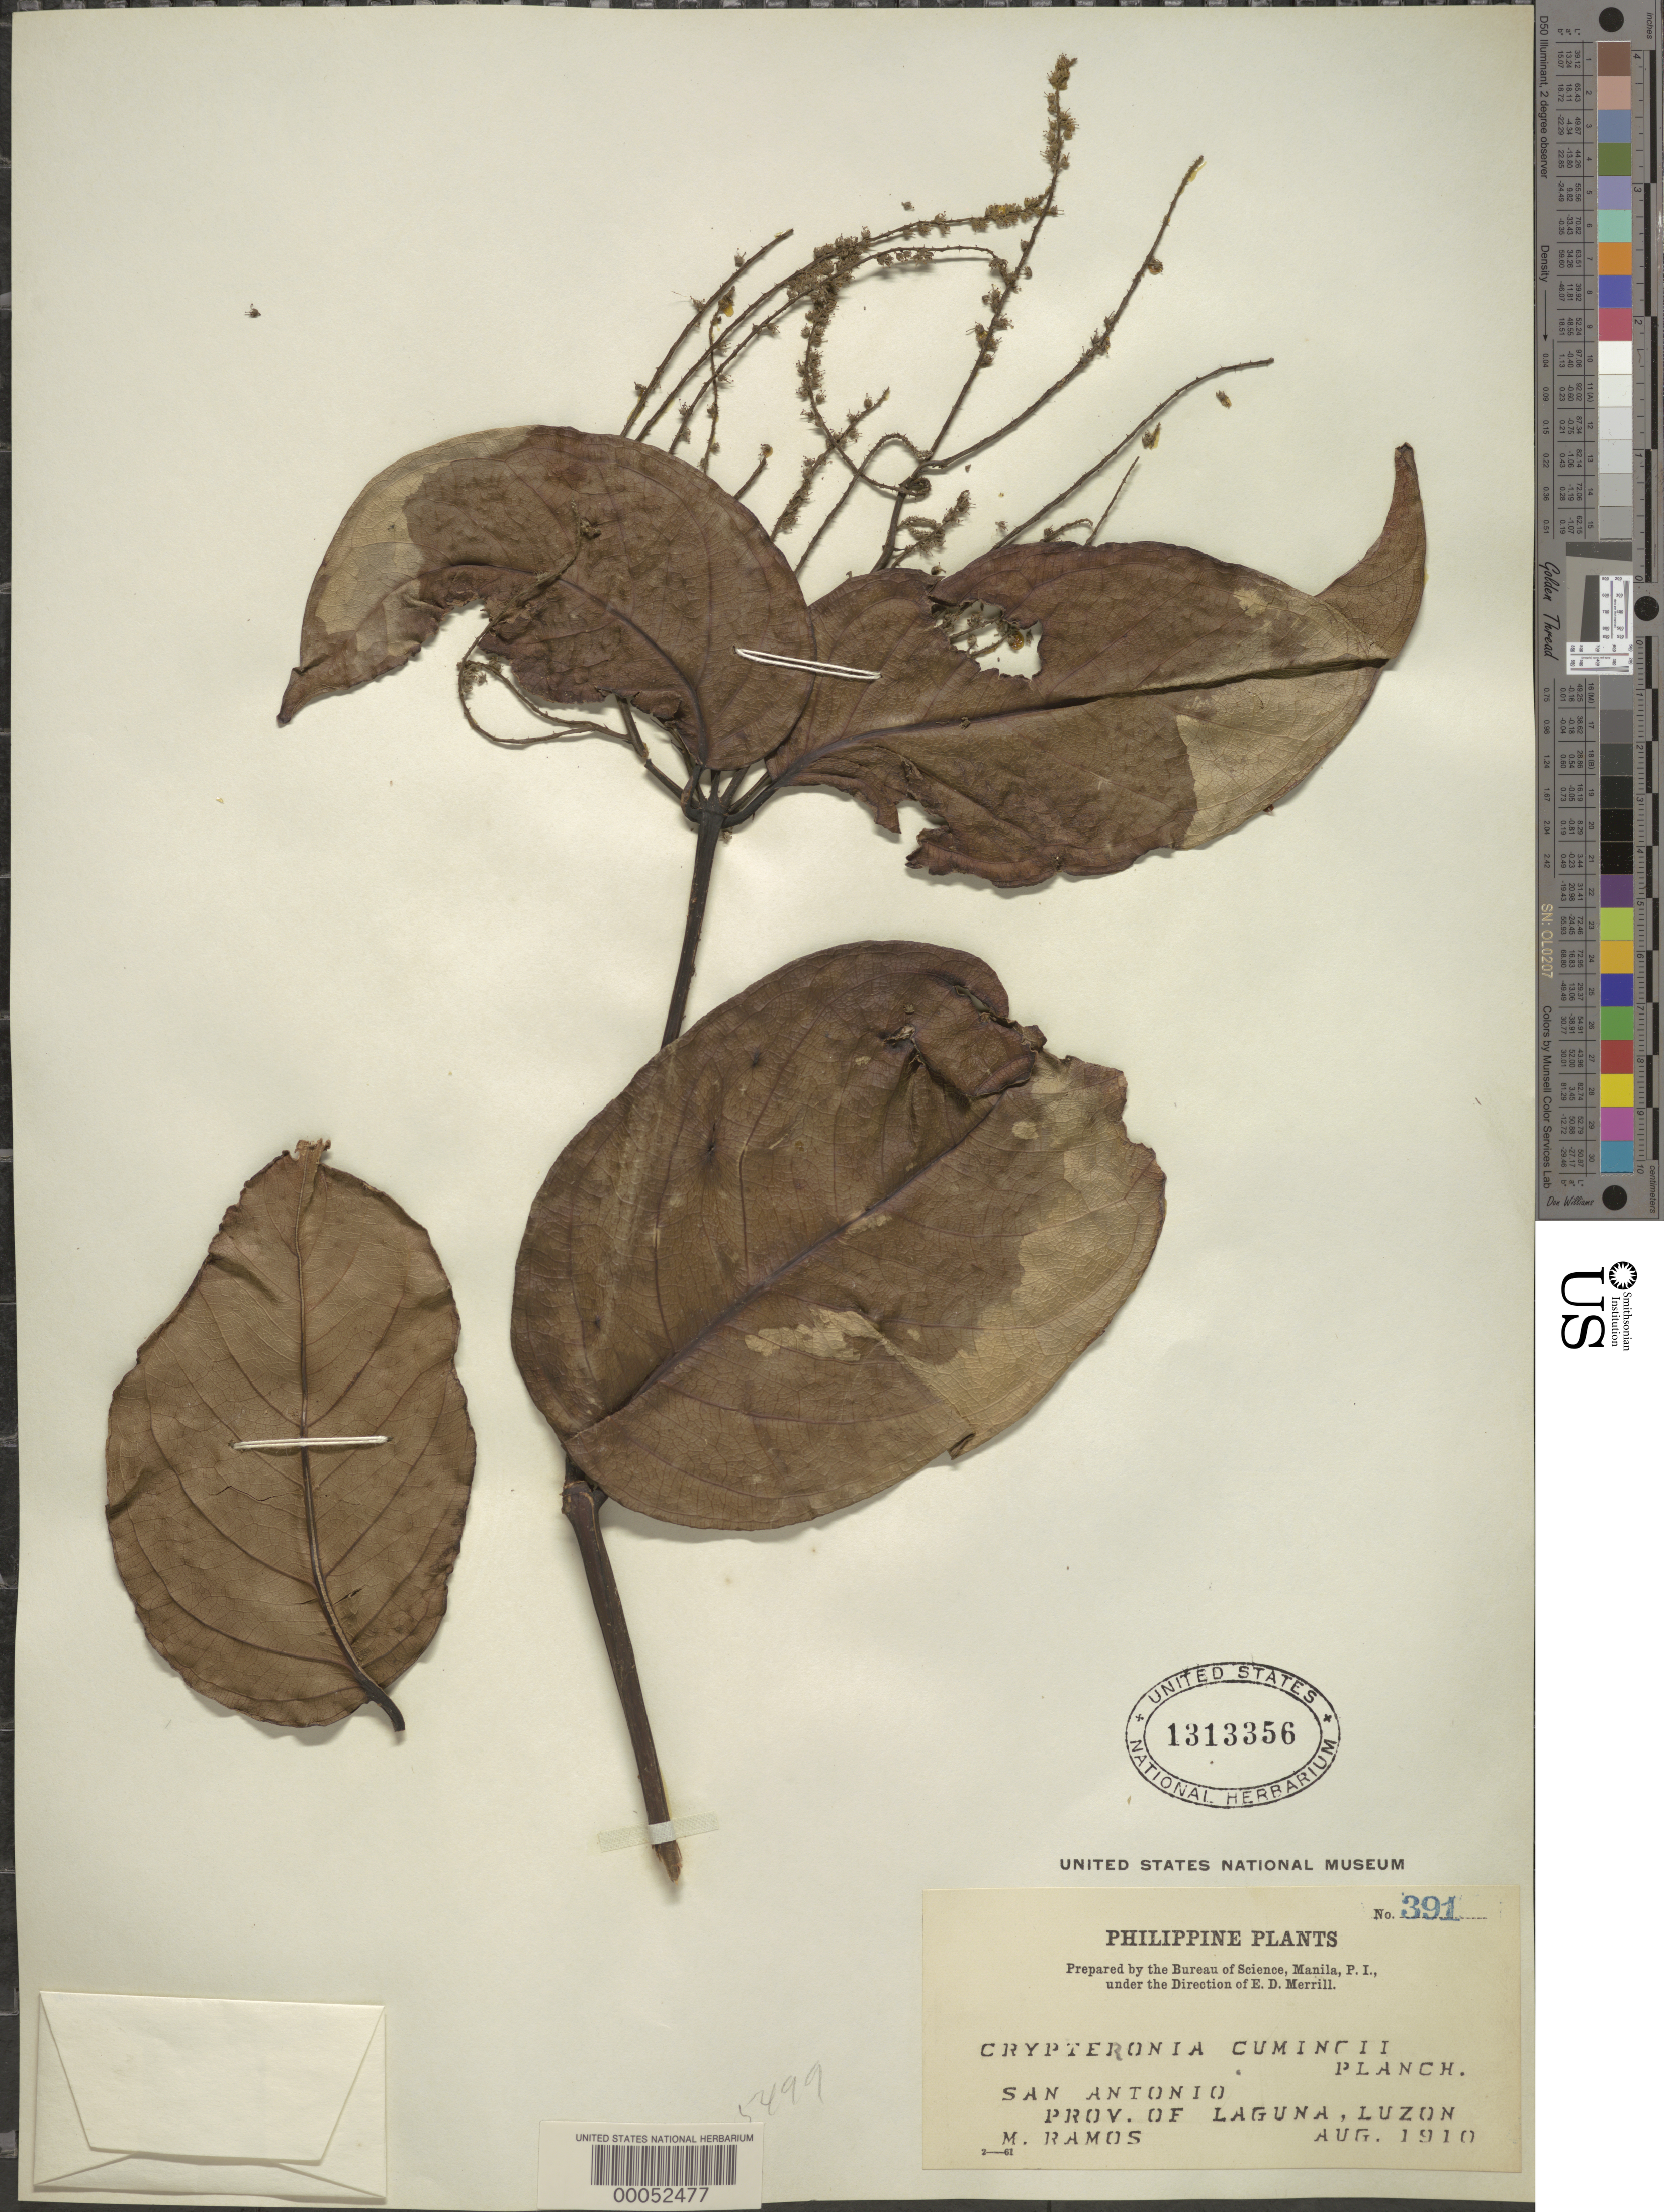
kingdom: Plantae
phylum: Tracheophyta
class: Magnoliopsida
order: Myrtales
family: Crypteroniaceae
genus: Crypteronia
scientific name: Crypteronia cumingii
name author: (Planch.) Endl.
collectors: M. Ramos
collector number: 391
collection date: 1910-08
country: Philippines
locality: San Antonio. Prov. of Laguna, Luzon.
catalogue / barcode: US 1313356